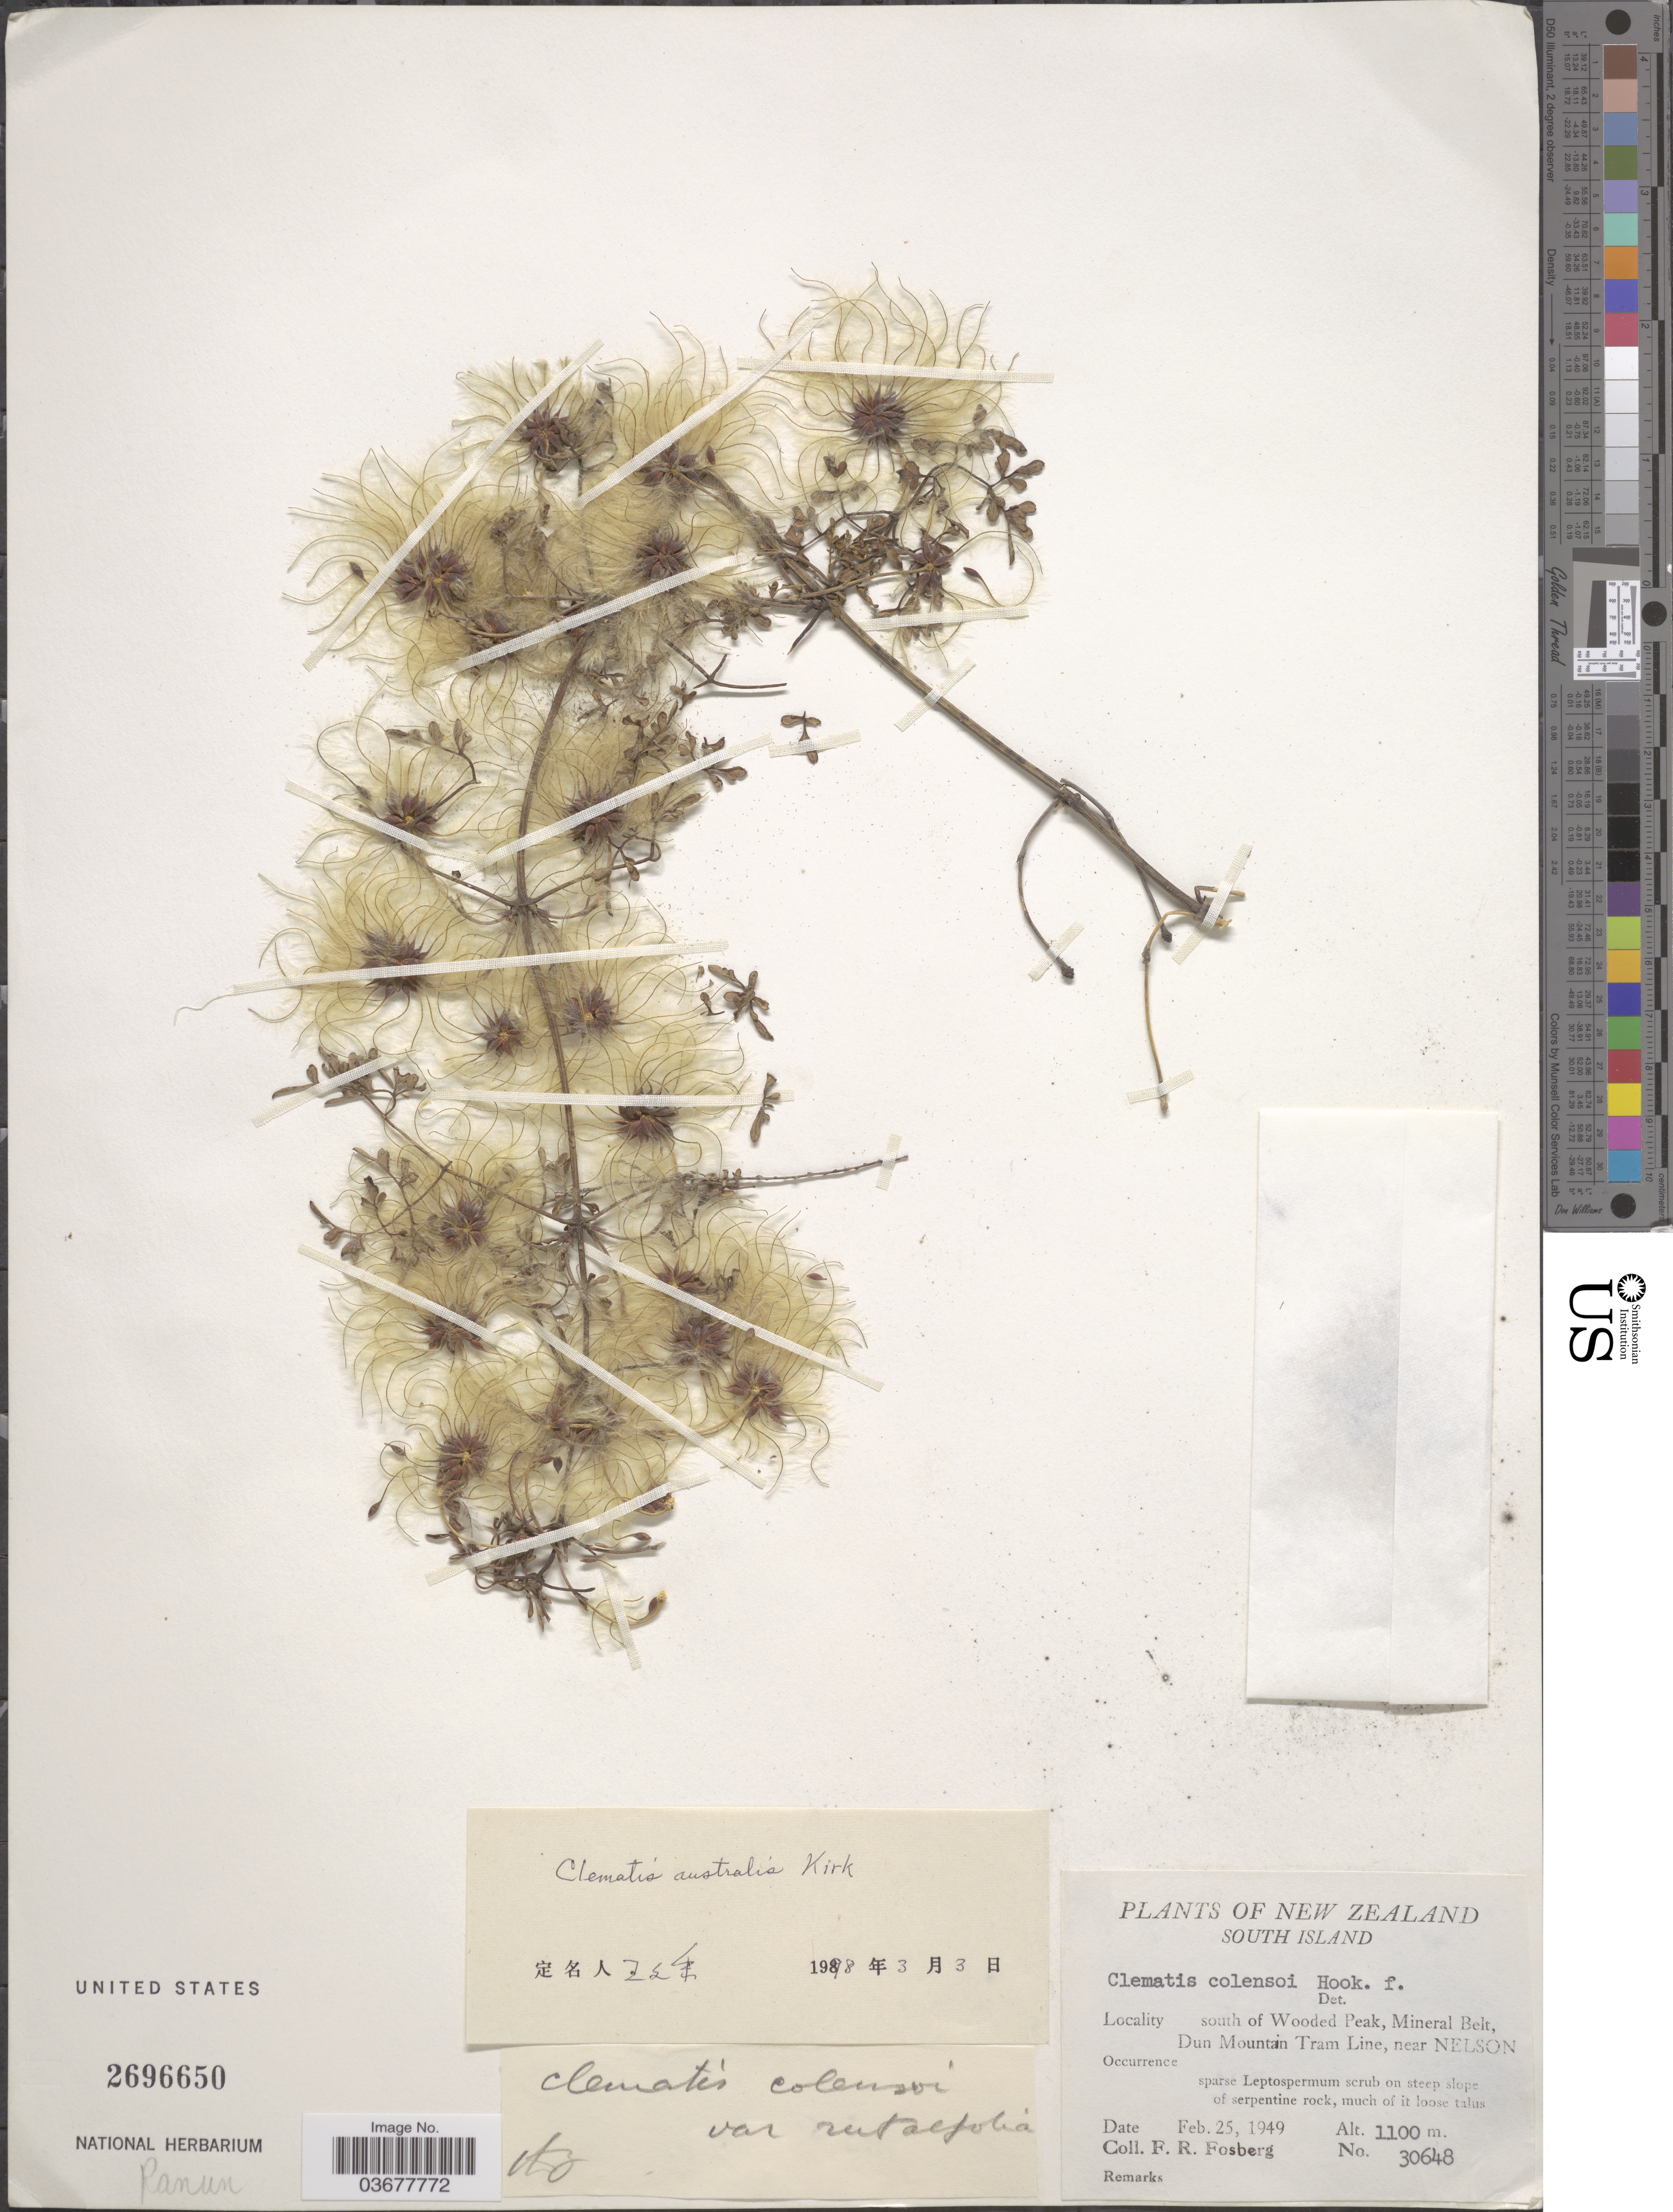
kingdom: Plantae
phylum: Tracheophyta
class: Magnoliopsida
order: Ranunculales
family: Ranunculaceae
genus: Clematis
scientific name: Clematis australis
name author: Kirk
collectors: F. R. Fosberg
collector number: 30648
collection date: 1949-02-25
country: New Zealand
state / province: Nelson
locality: South Island. South of Wooded Peak, Mineral Belt, Dun Mountain Tram Line, near Nelson.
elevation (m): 1100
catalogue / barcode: US 2696650